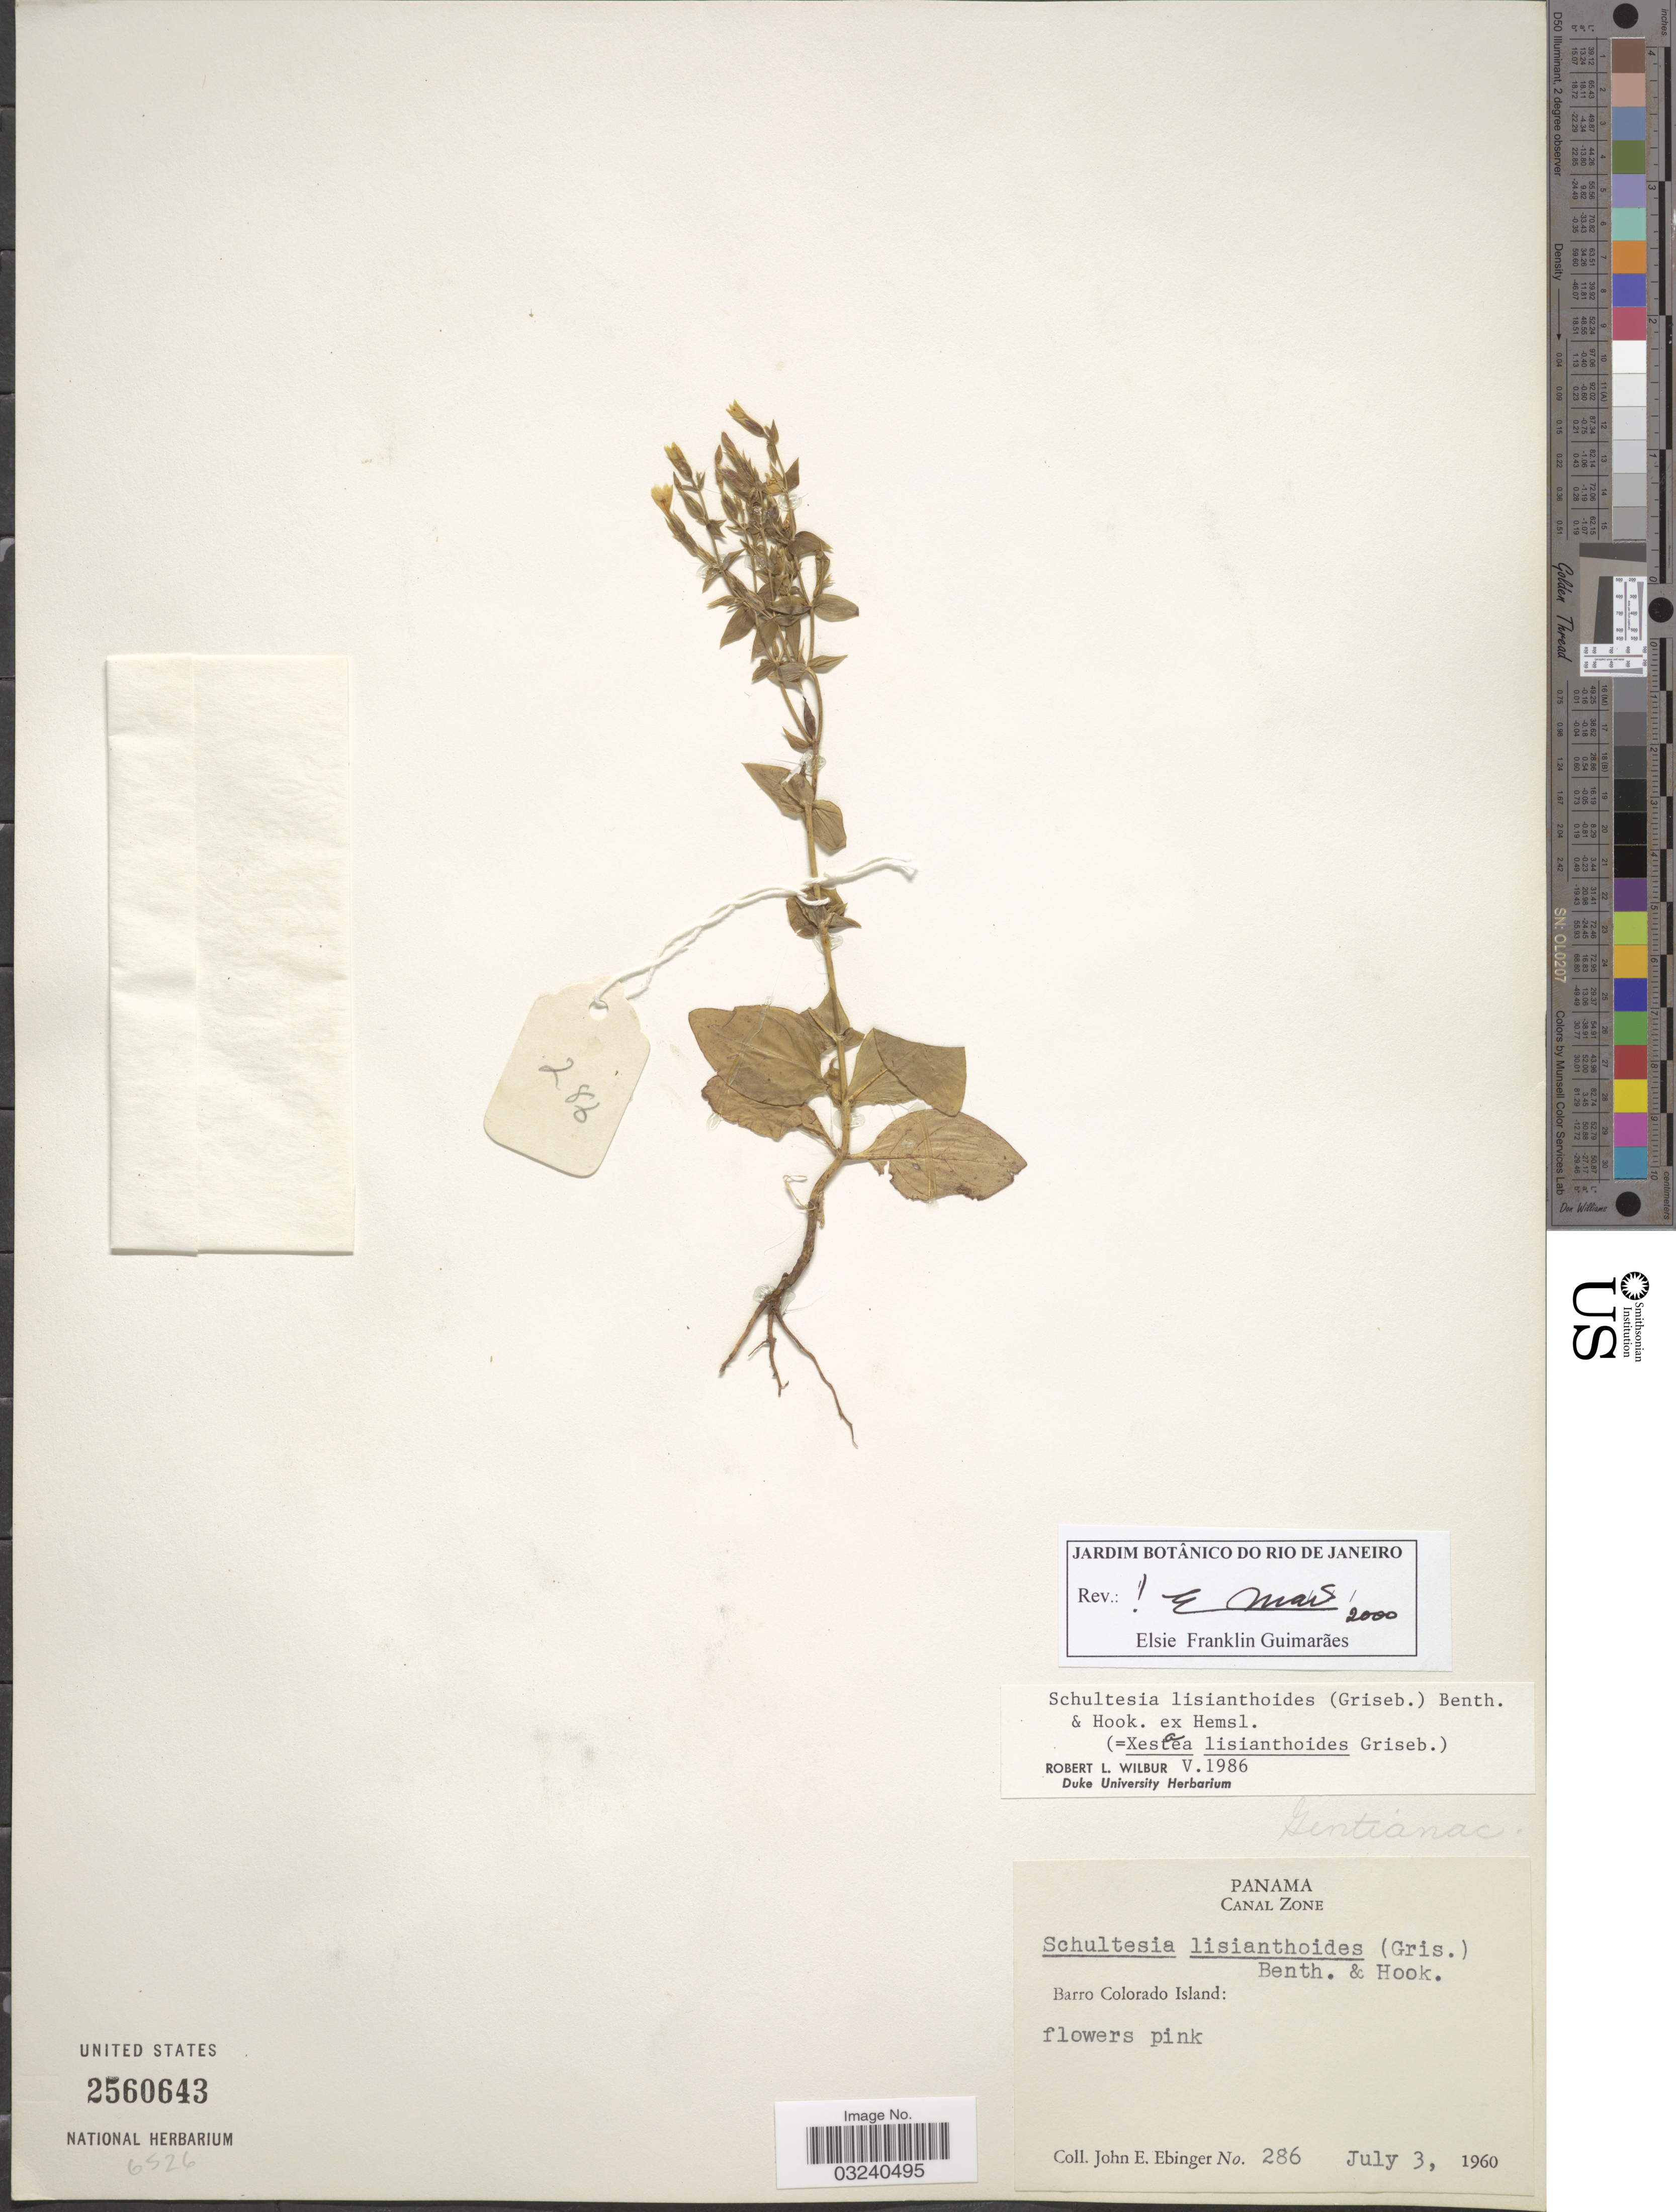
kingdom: Plantae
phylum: Tracheophyta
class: Magnoliopsida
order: Gentianales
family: Gentianaceae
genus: Schultesia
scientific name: Schultesia lisianthoides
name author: (Griseb.) Benth. & Hook. f. ex Hemsl.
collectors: J. Ebinger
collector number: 286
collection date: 1960-07-03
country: Panama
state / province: Panamá Oeste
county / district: Canal Zone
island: Barro Colorado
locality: Canal Zone. Barro Colorado Island.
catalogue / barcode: US 2560643